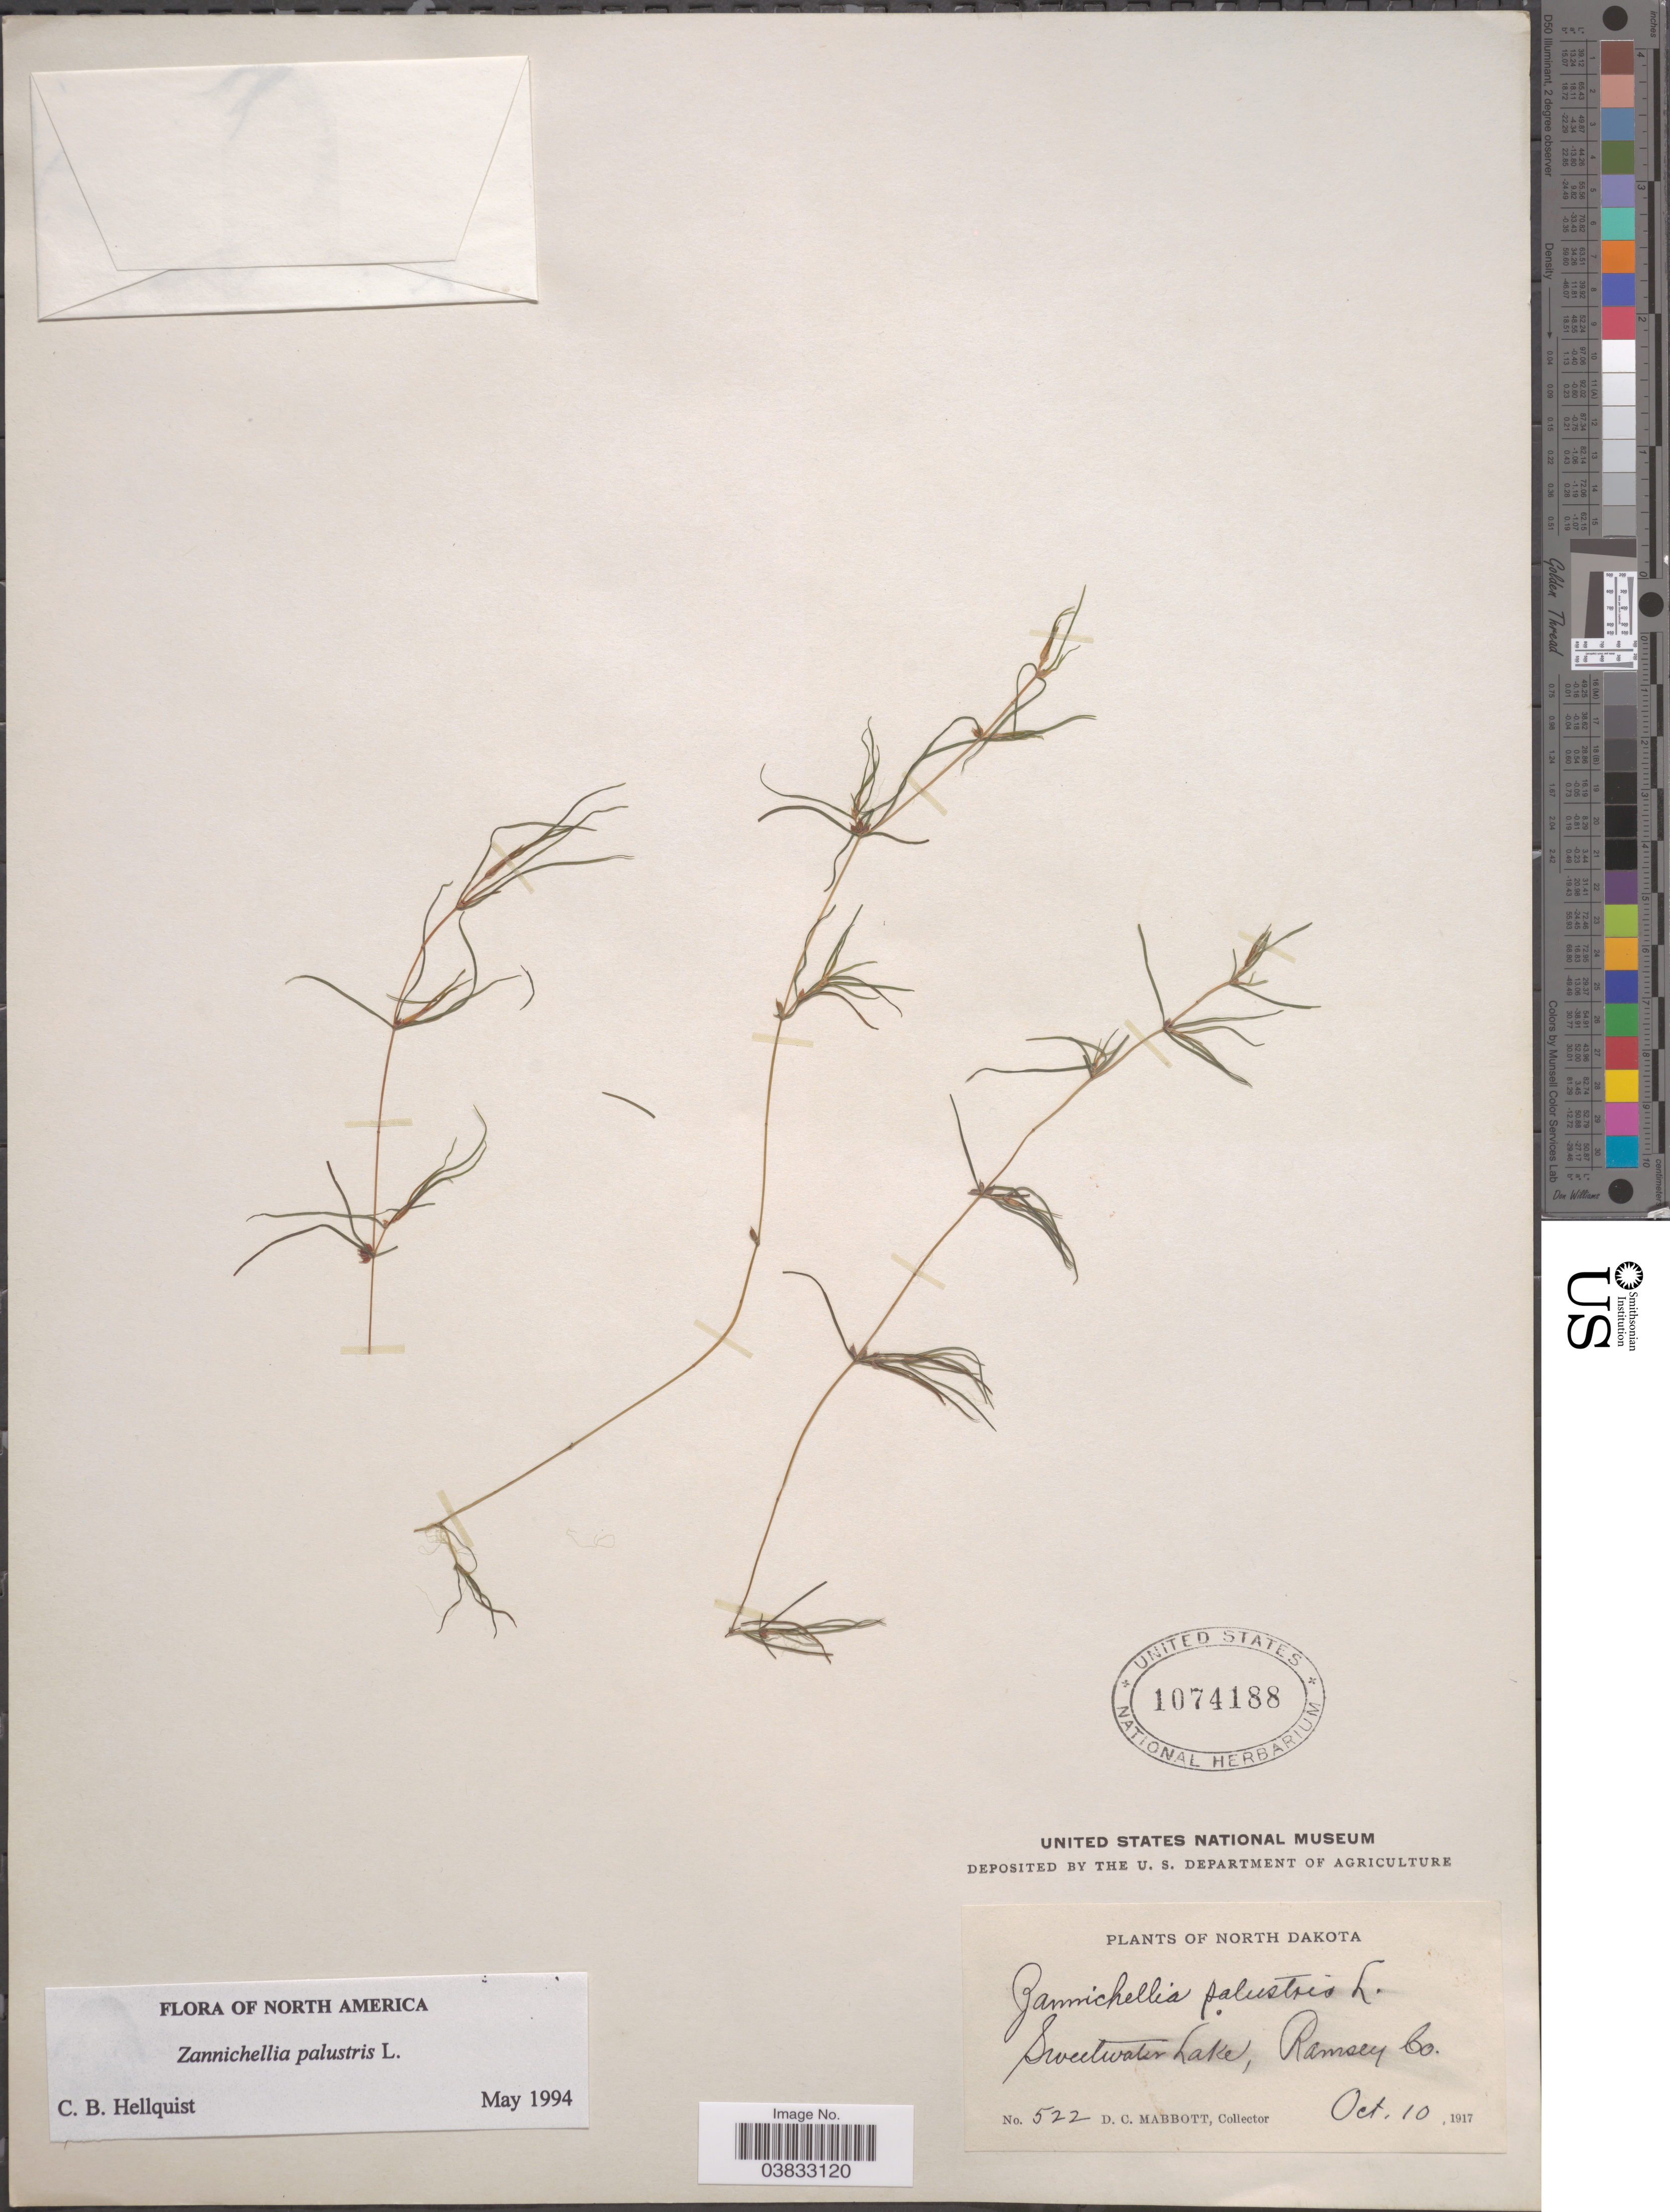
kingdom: Plantae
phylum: Tracheophyta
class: Liliopsida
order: Alismatales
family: Potamogetonaceae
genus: Zannichellia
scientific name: Zannichellia palustris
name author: L.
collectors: D. Mabbott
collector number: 522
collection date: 1917-10-10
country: United States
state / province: North Dakota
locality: Sweetwater Lake, Ramsey Co.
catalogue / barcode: US 1074188